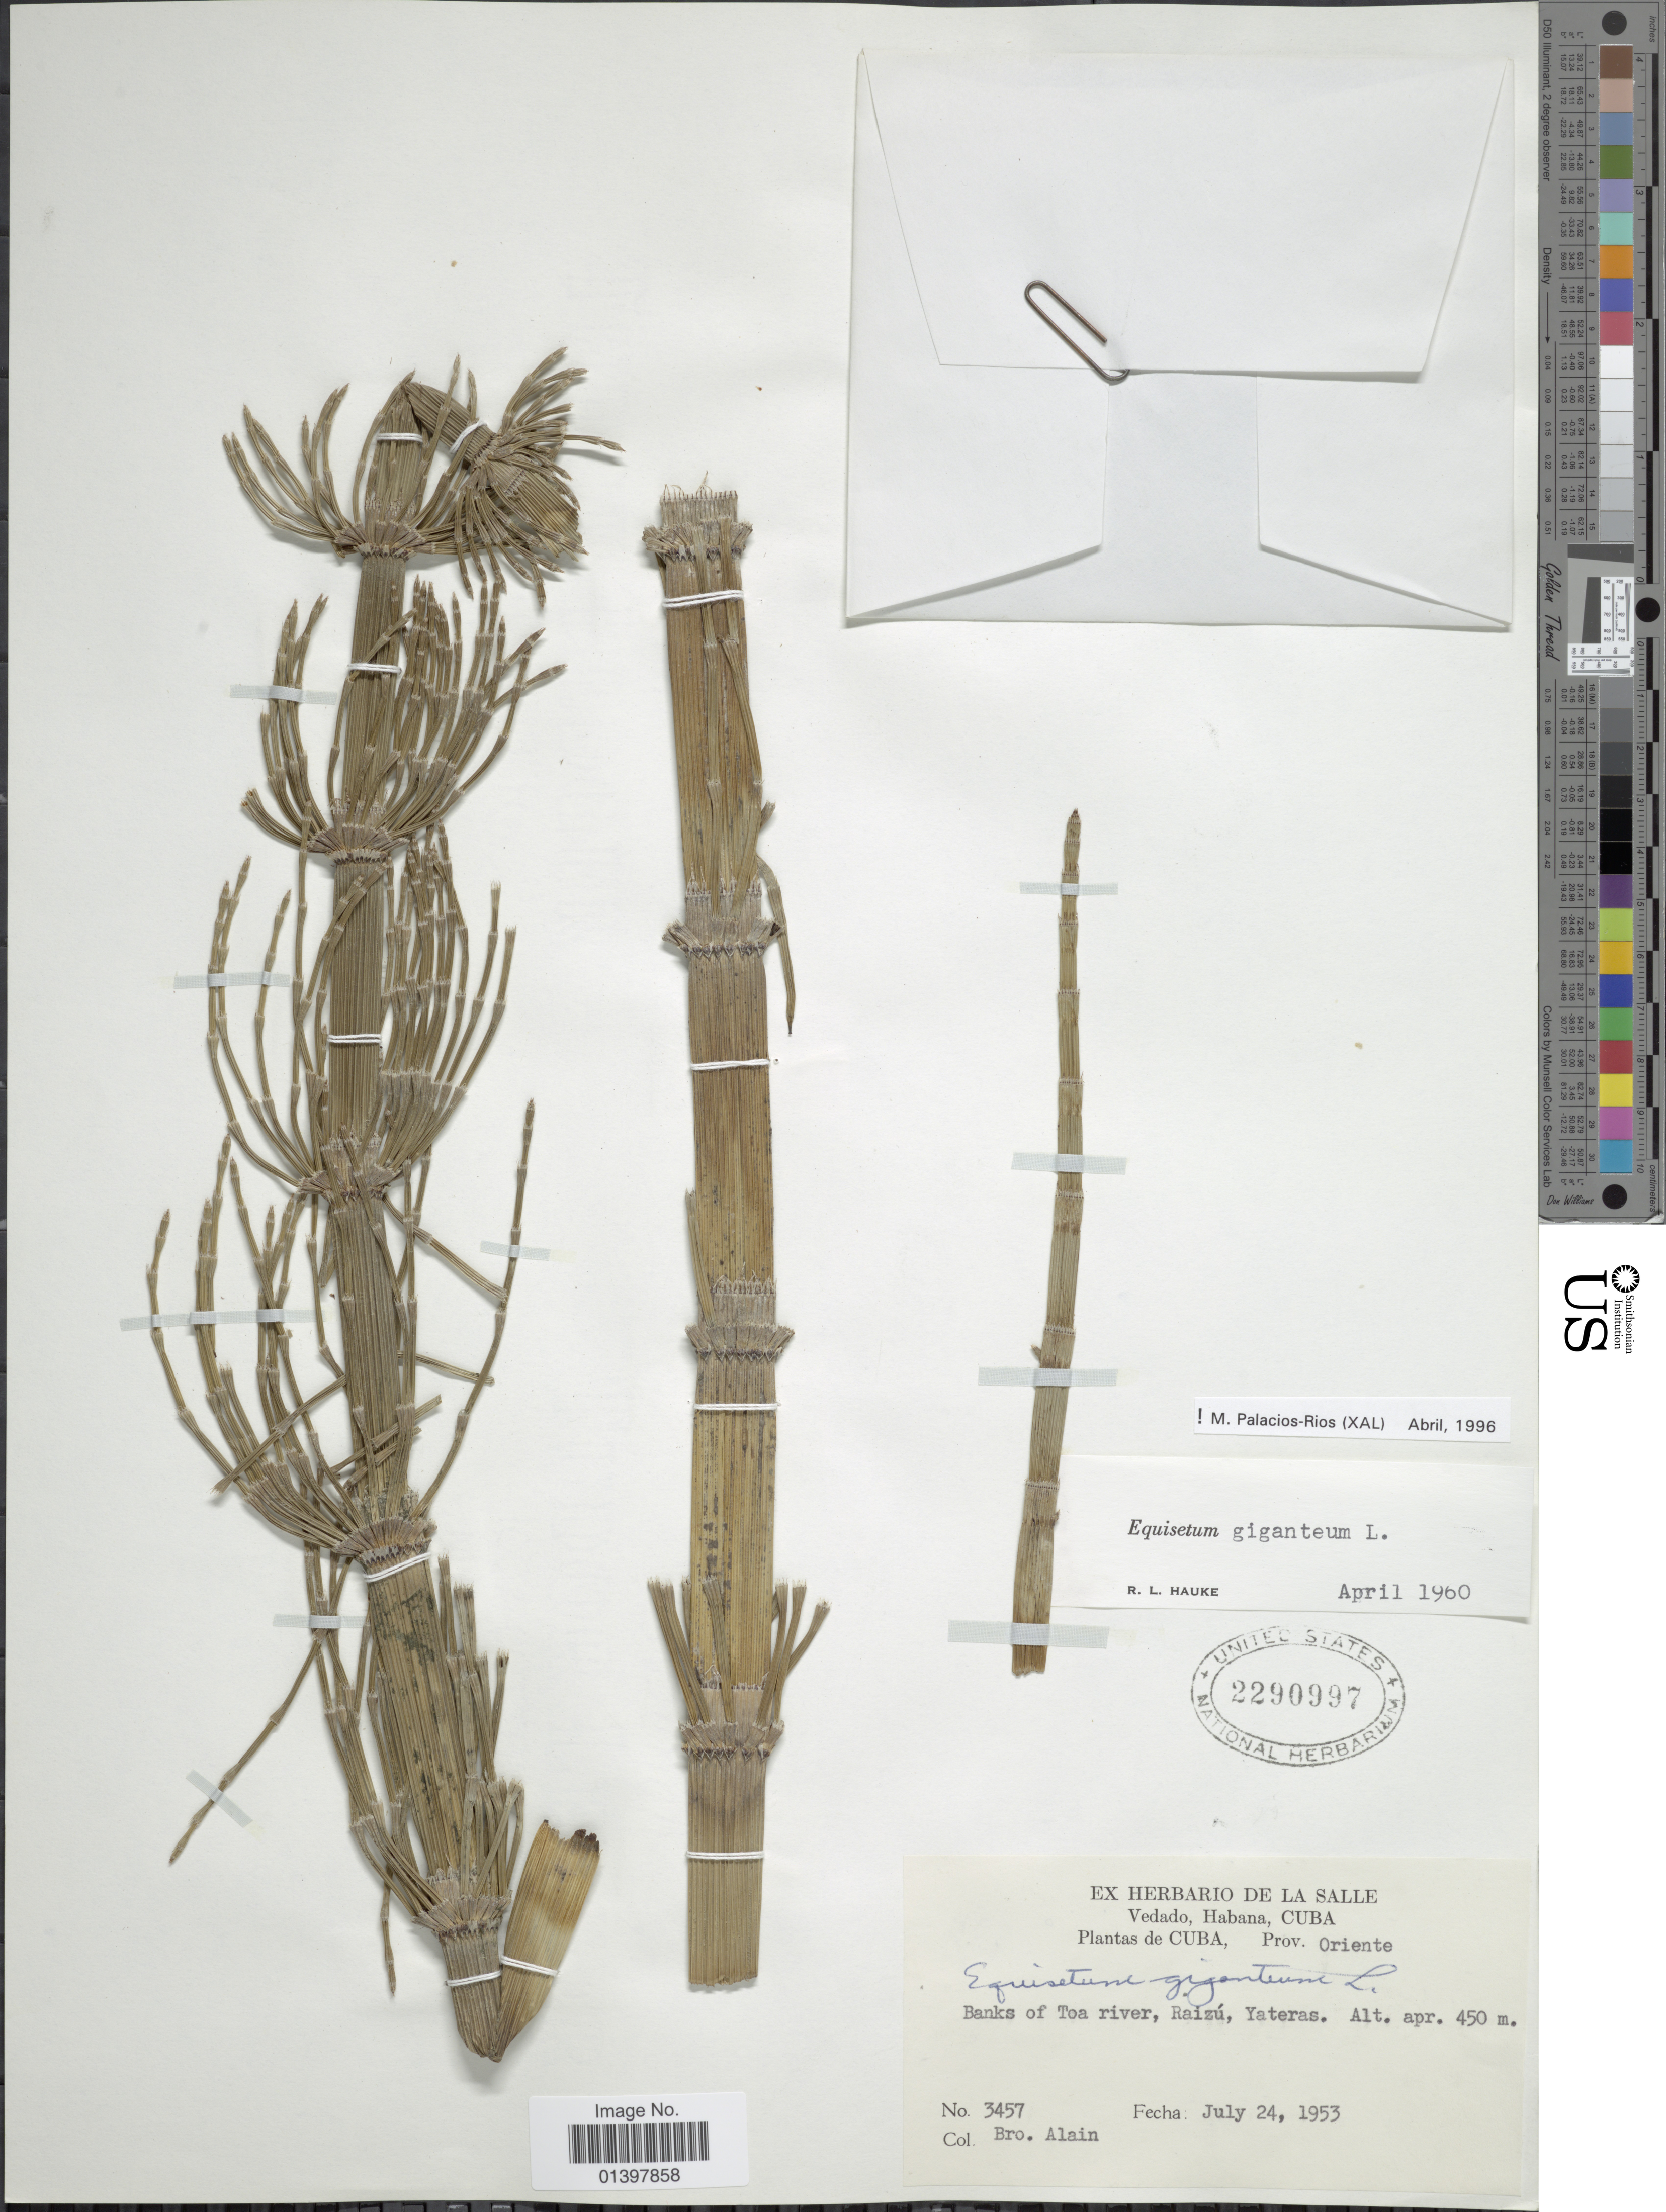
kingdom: Plantae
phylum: Tracheophyta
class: Polypodiopsida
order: Equisetales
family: Equisetaceae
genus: Equisetum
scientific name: Equisetum giganteum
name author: L.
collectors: A. H. Liogier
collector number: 3457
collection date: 1953-07-24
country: Cuba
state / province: Oriente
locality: Banks of Toa River, Raizú, Yateras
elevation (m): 450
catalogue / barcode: US 2290997